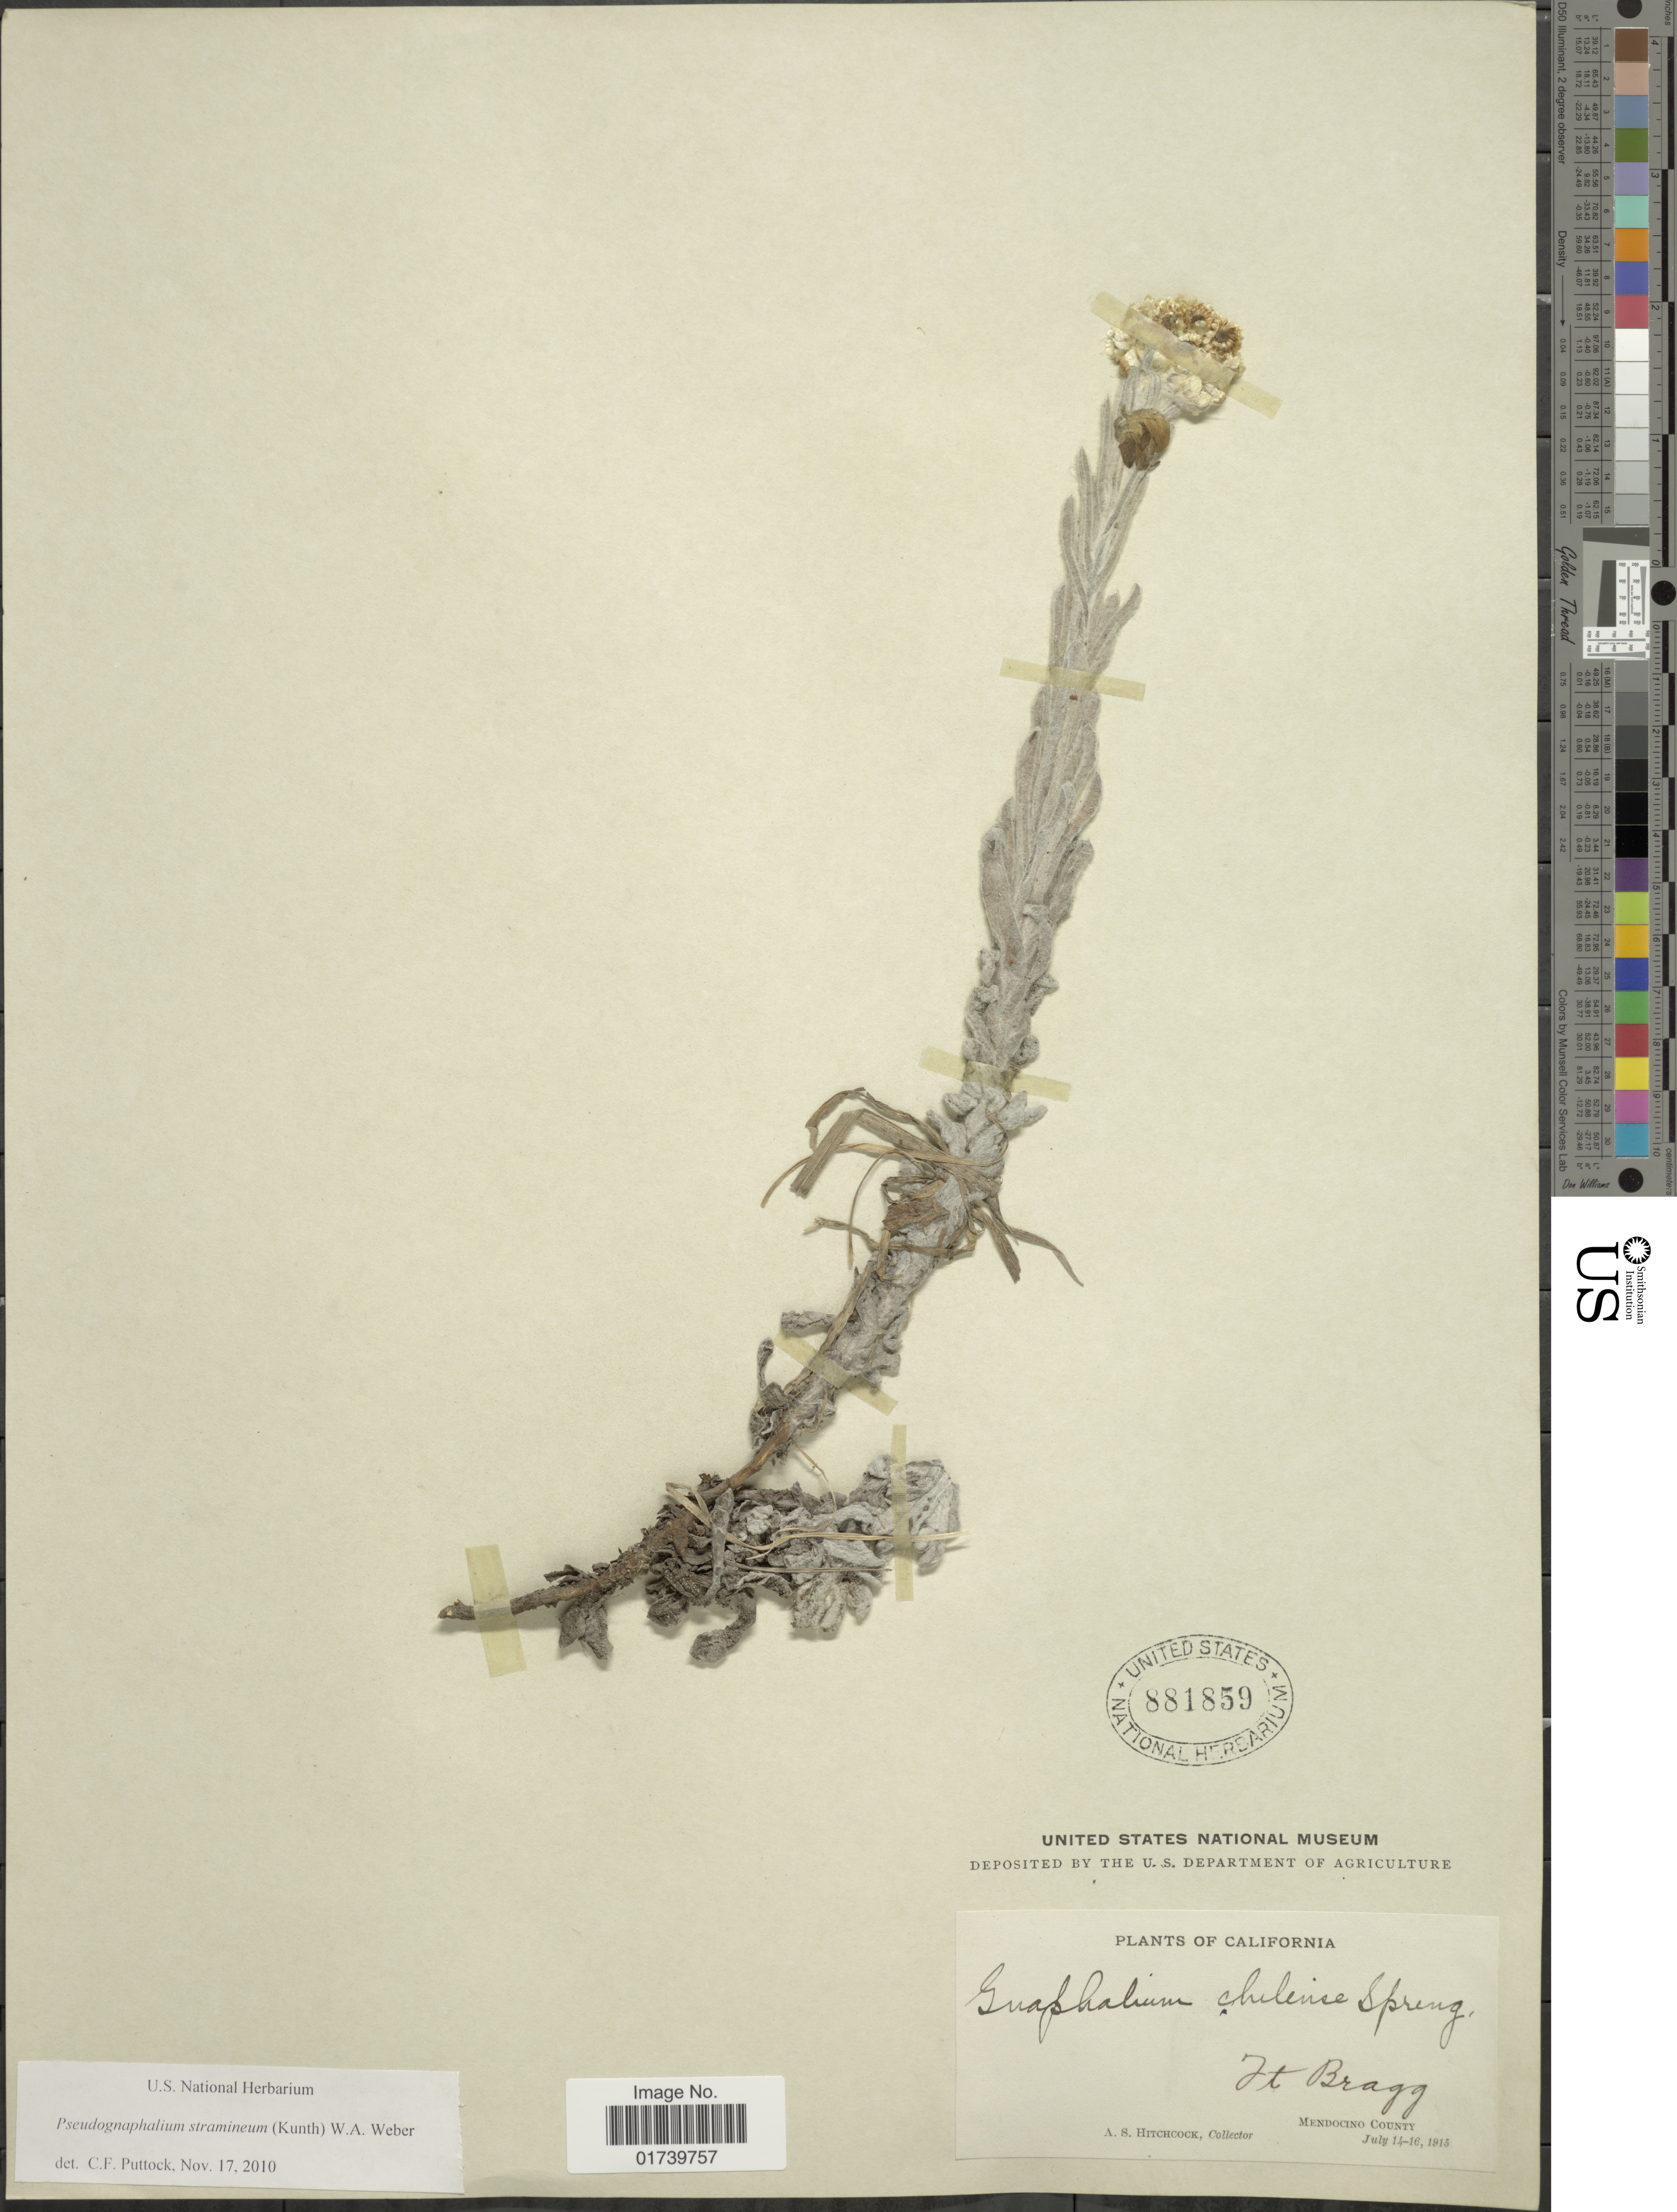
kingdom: Plantae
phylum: Tracheophyta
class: Magnoliopsida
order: Asterales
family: Asteraceae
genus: Pseudognaphalium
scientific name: Pseudognaphalium stramineum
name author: (Kunth) Anderb.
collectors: A. S. Hitchcock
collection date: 1915-07-14/1915-07-16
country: United States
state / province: California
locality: Ft. Bragg.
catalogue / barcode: US 881859